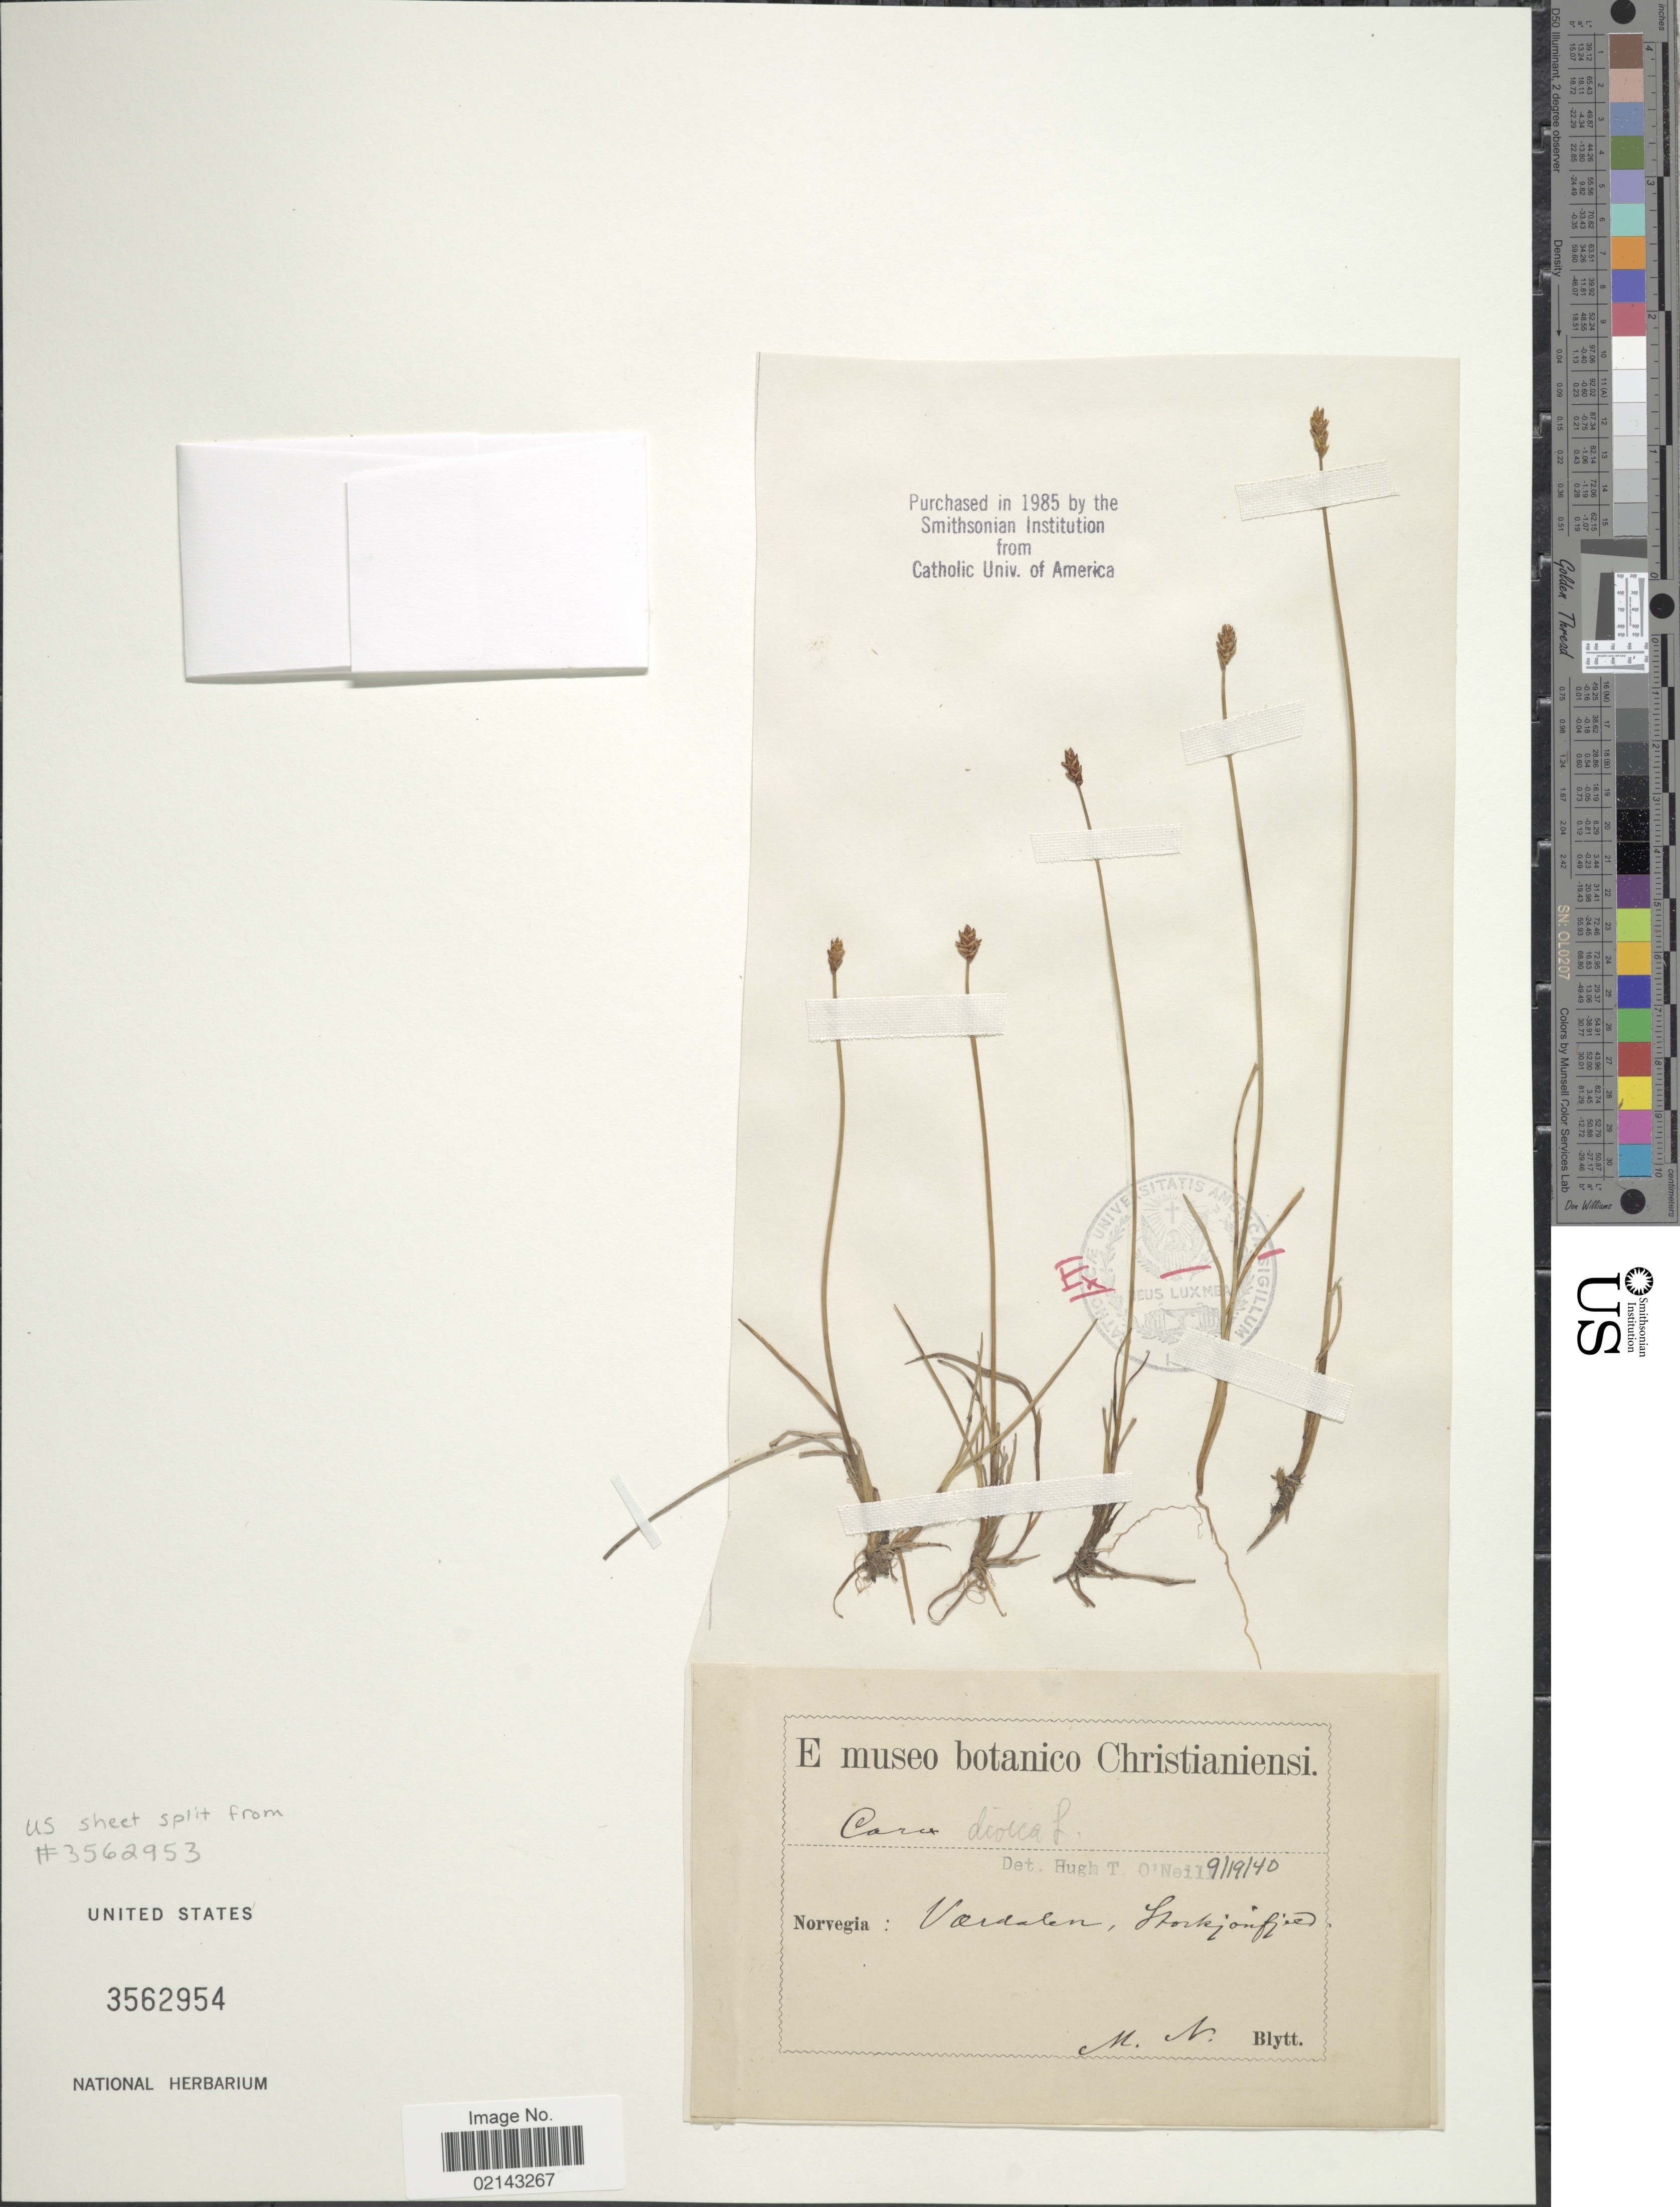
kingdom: Plantae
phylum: Tracheophyta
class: Liliopsida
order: Poales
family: Cyperaceae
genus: Carex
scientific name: Carex dioica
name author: L.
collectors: M. N. Blytt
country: Norway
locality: Vordalen, Stork [illegible text]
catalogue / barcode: US 3562954